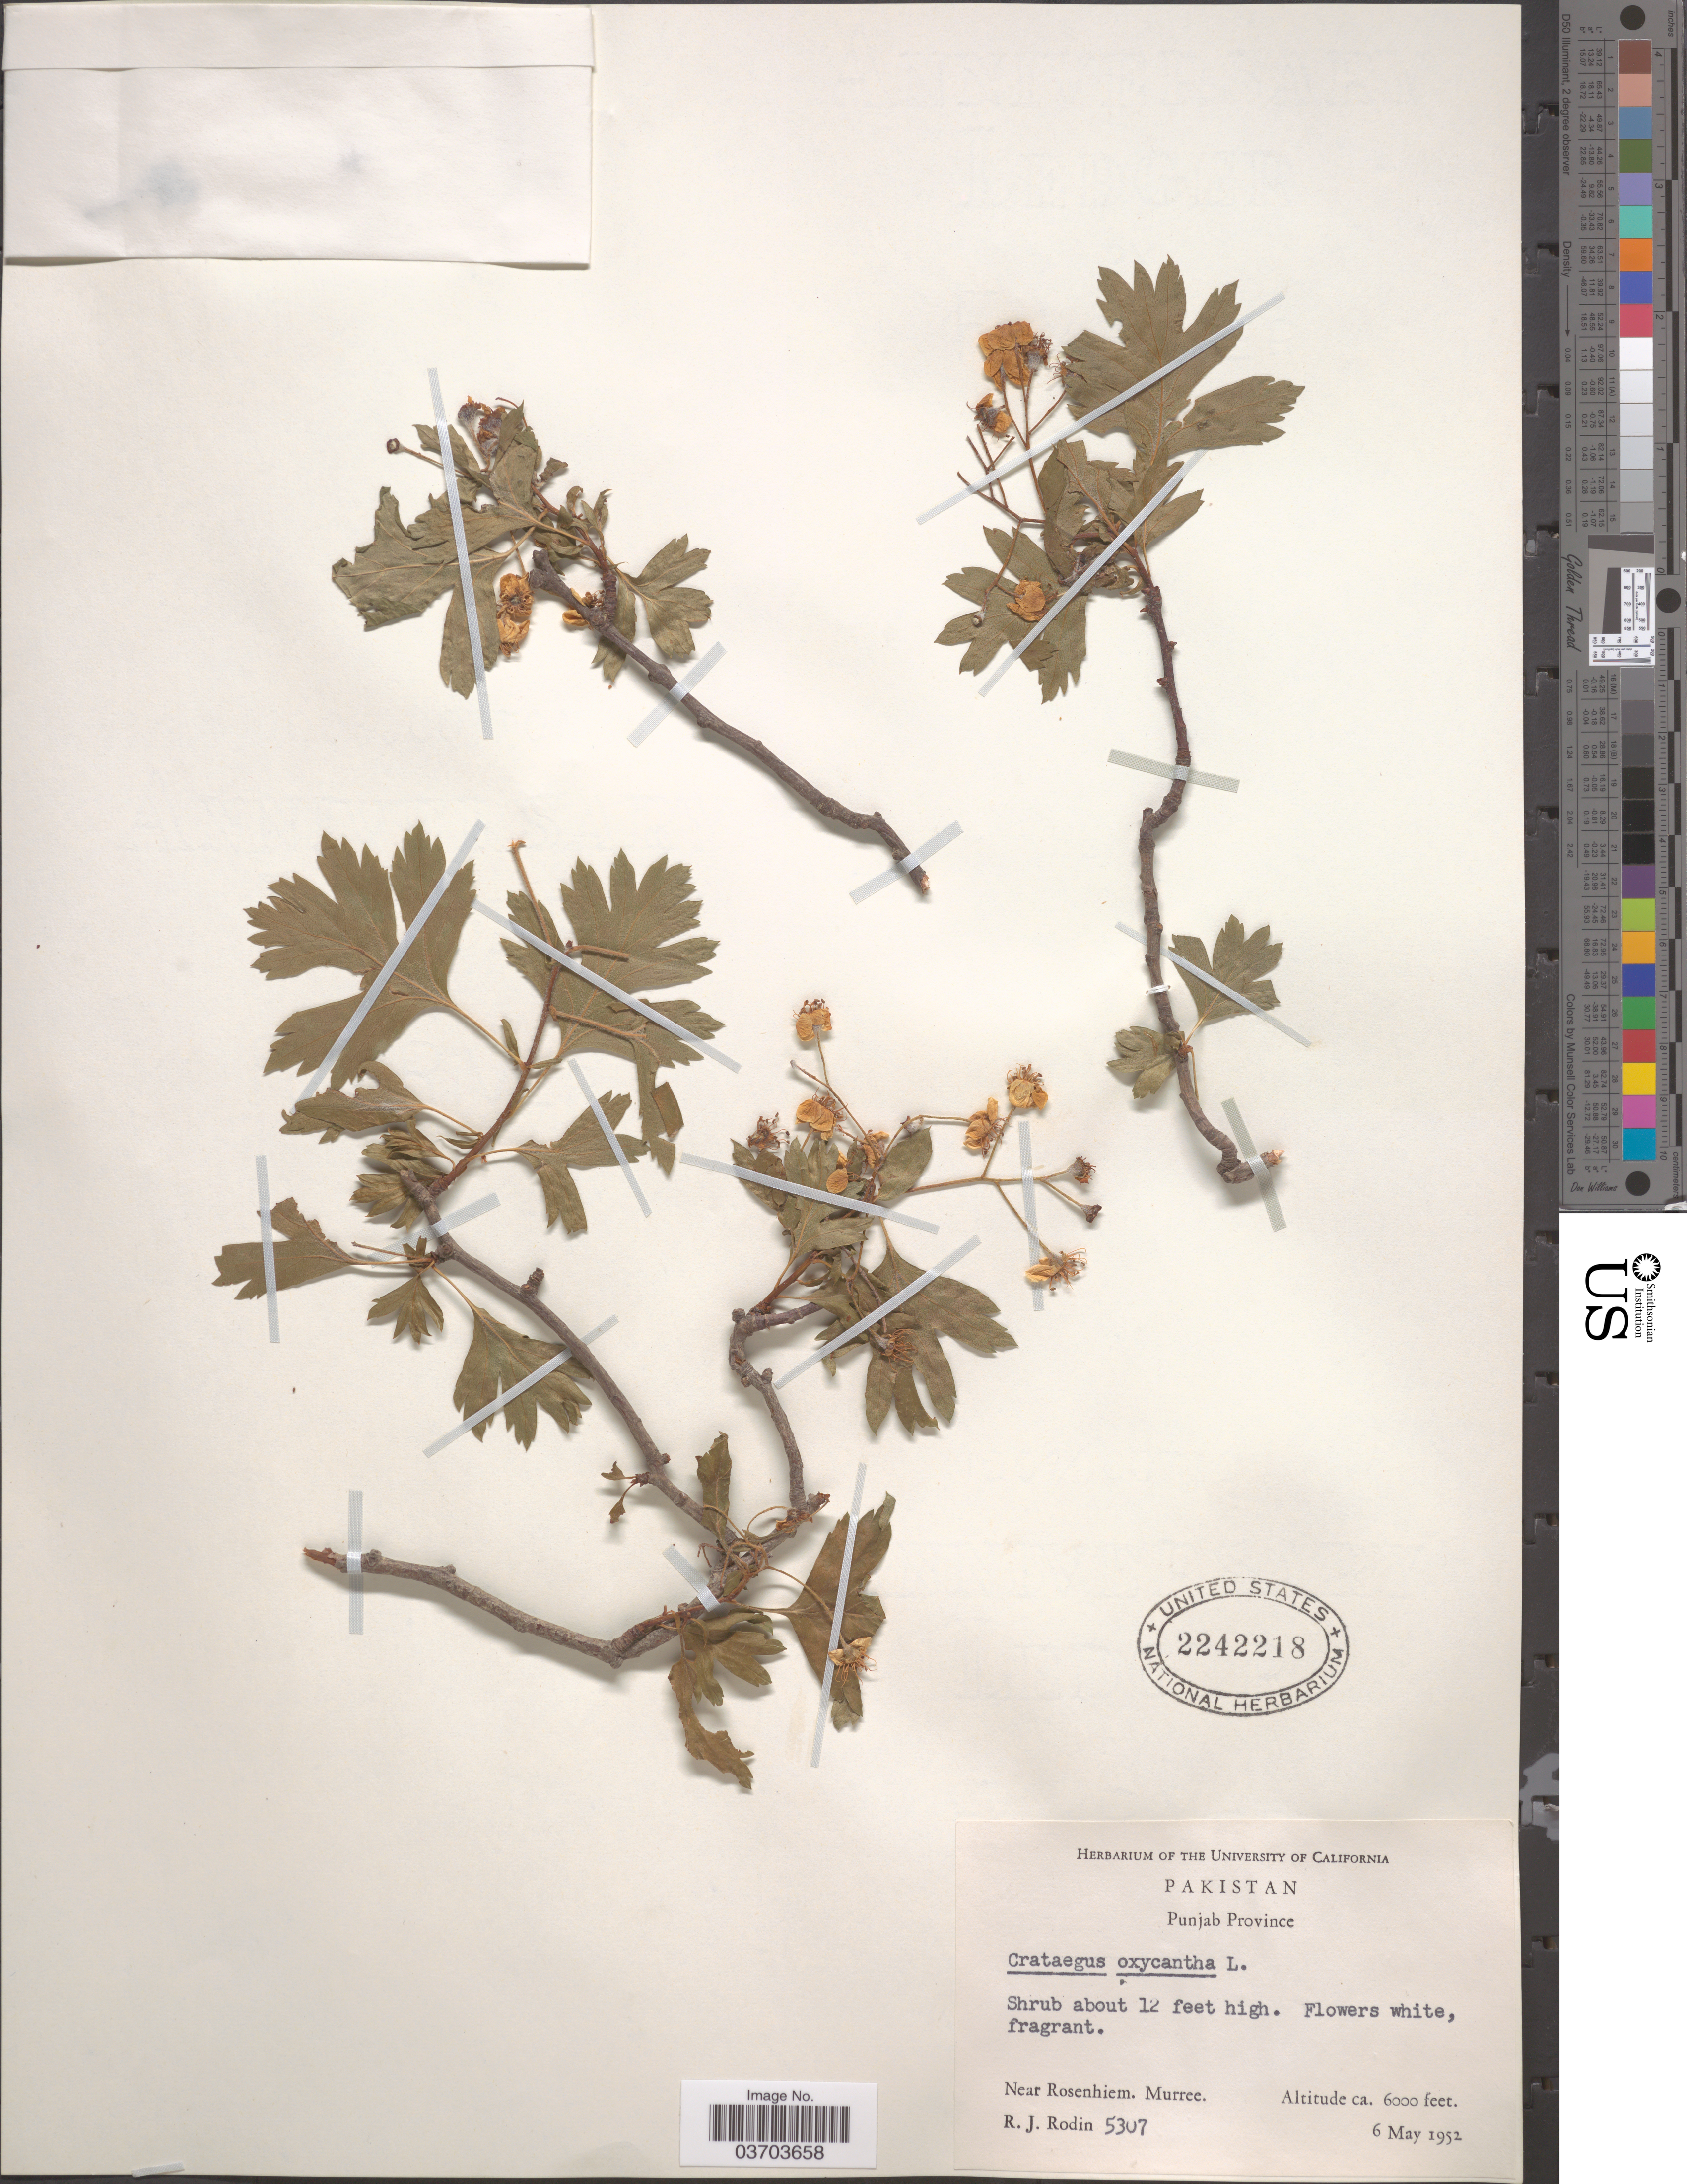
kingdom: Plantae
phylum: Tracheophyta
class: Magnoliopsida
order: Rosales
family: Rosaceae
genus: Crataegus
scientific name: Crataegus oxyacantha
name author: L.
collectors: R. J. Rodin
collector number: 5307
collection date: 1952-05-06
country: Pakistan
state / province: Punjab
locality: Near Rosenhiem. Murree.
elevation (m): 1829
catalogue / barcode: US 2242218